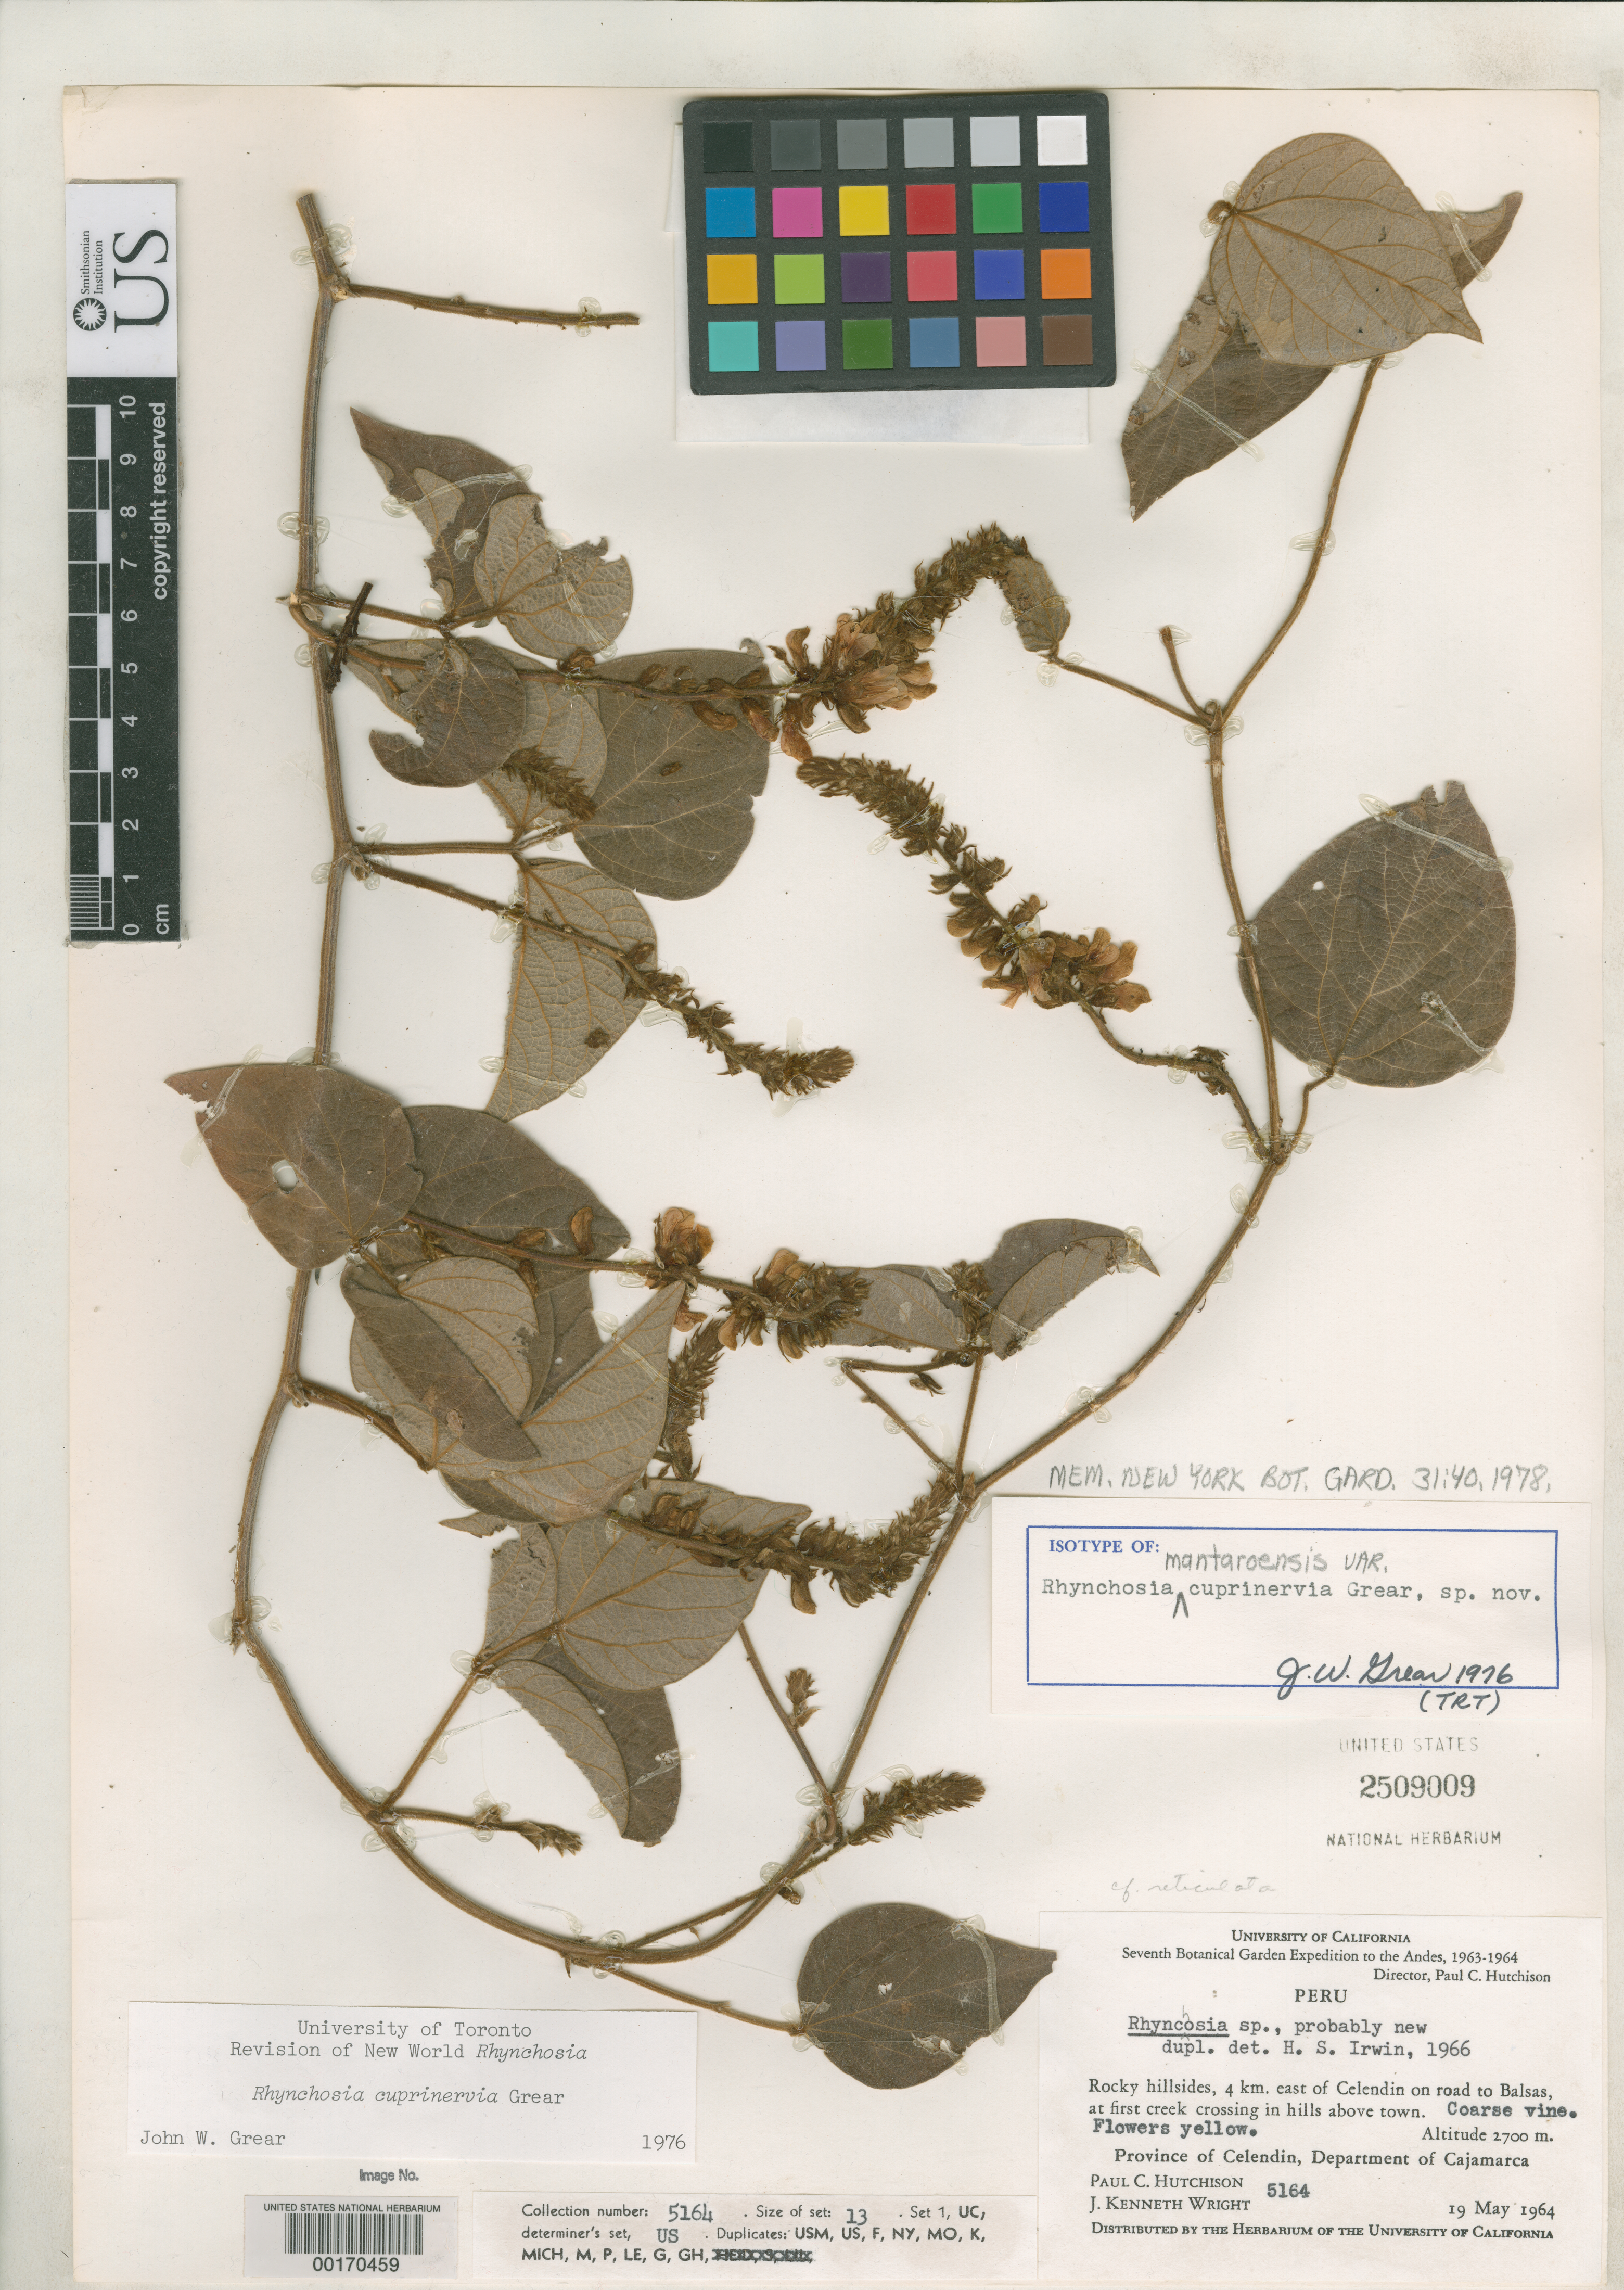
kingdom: Plantae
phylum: Tracheophyta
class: Magnoliopsida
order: Fabales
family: Fabaceae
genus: Rhynchosia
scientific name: Rhynchosia mantaroensis var. cuprinervia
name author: Grear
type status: Isotype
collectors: P. C. Hutchison & J. K. Wright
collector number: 5164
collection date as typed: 19 May 1964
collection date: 1964-05-19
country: Peru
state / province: Cajamarca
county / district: Celendín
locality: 4 km E of Celendín on road to Balsas, first creek crossing in hills above town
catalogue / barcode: US 2509009